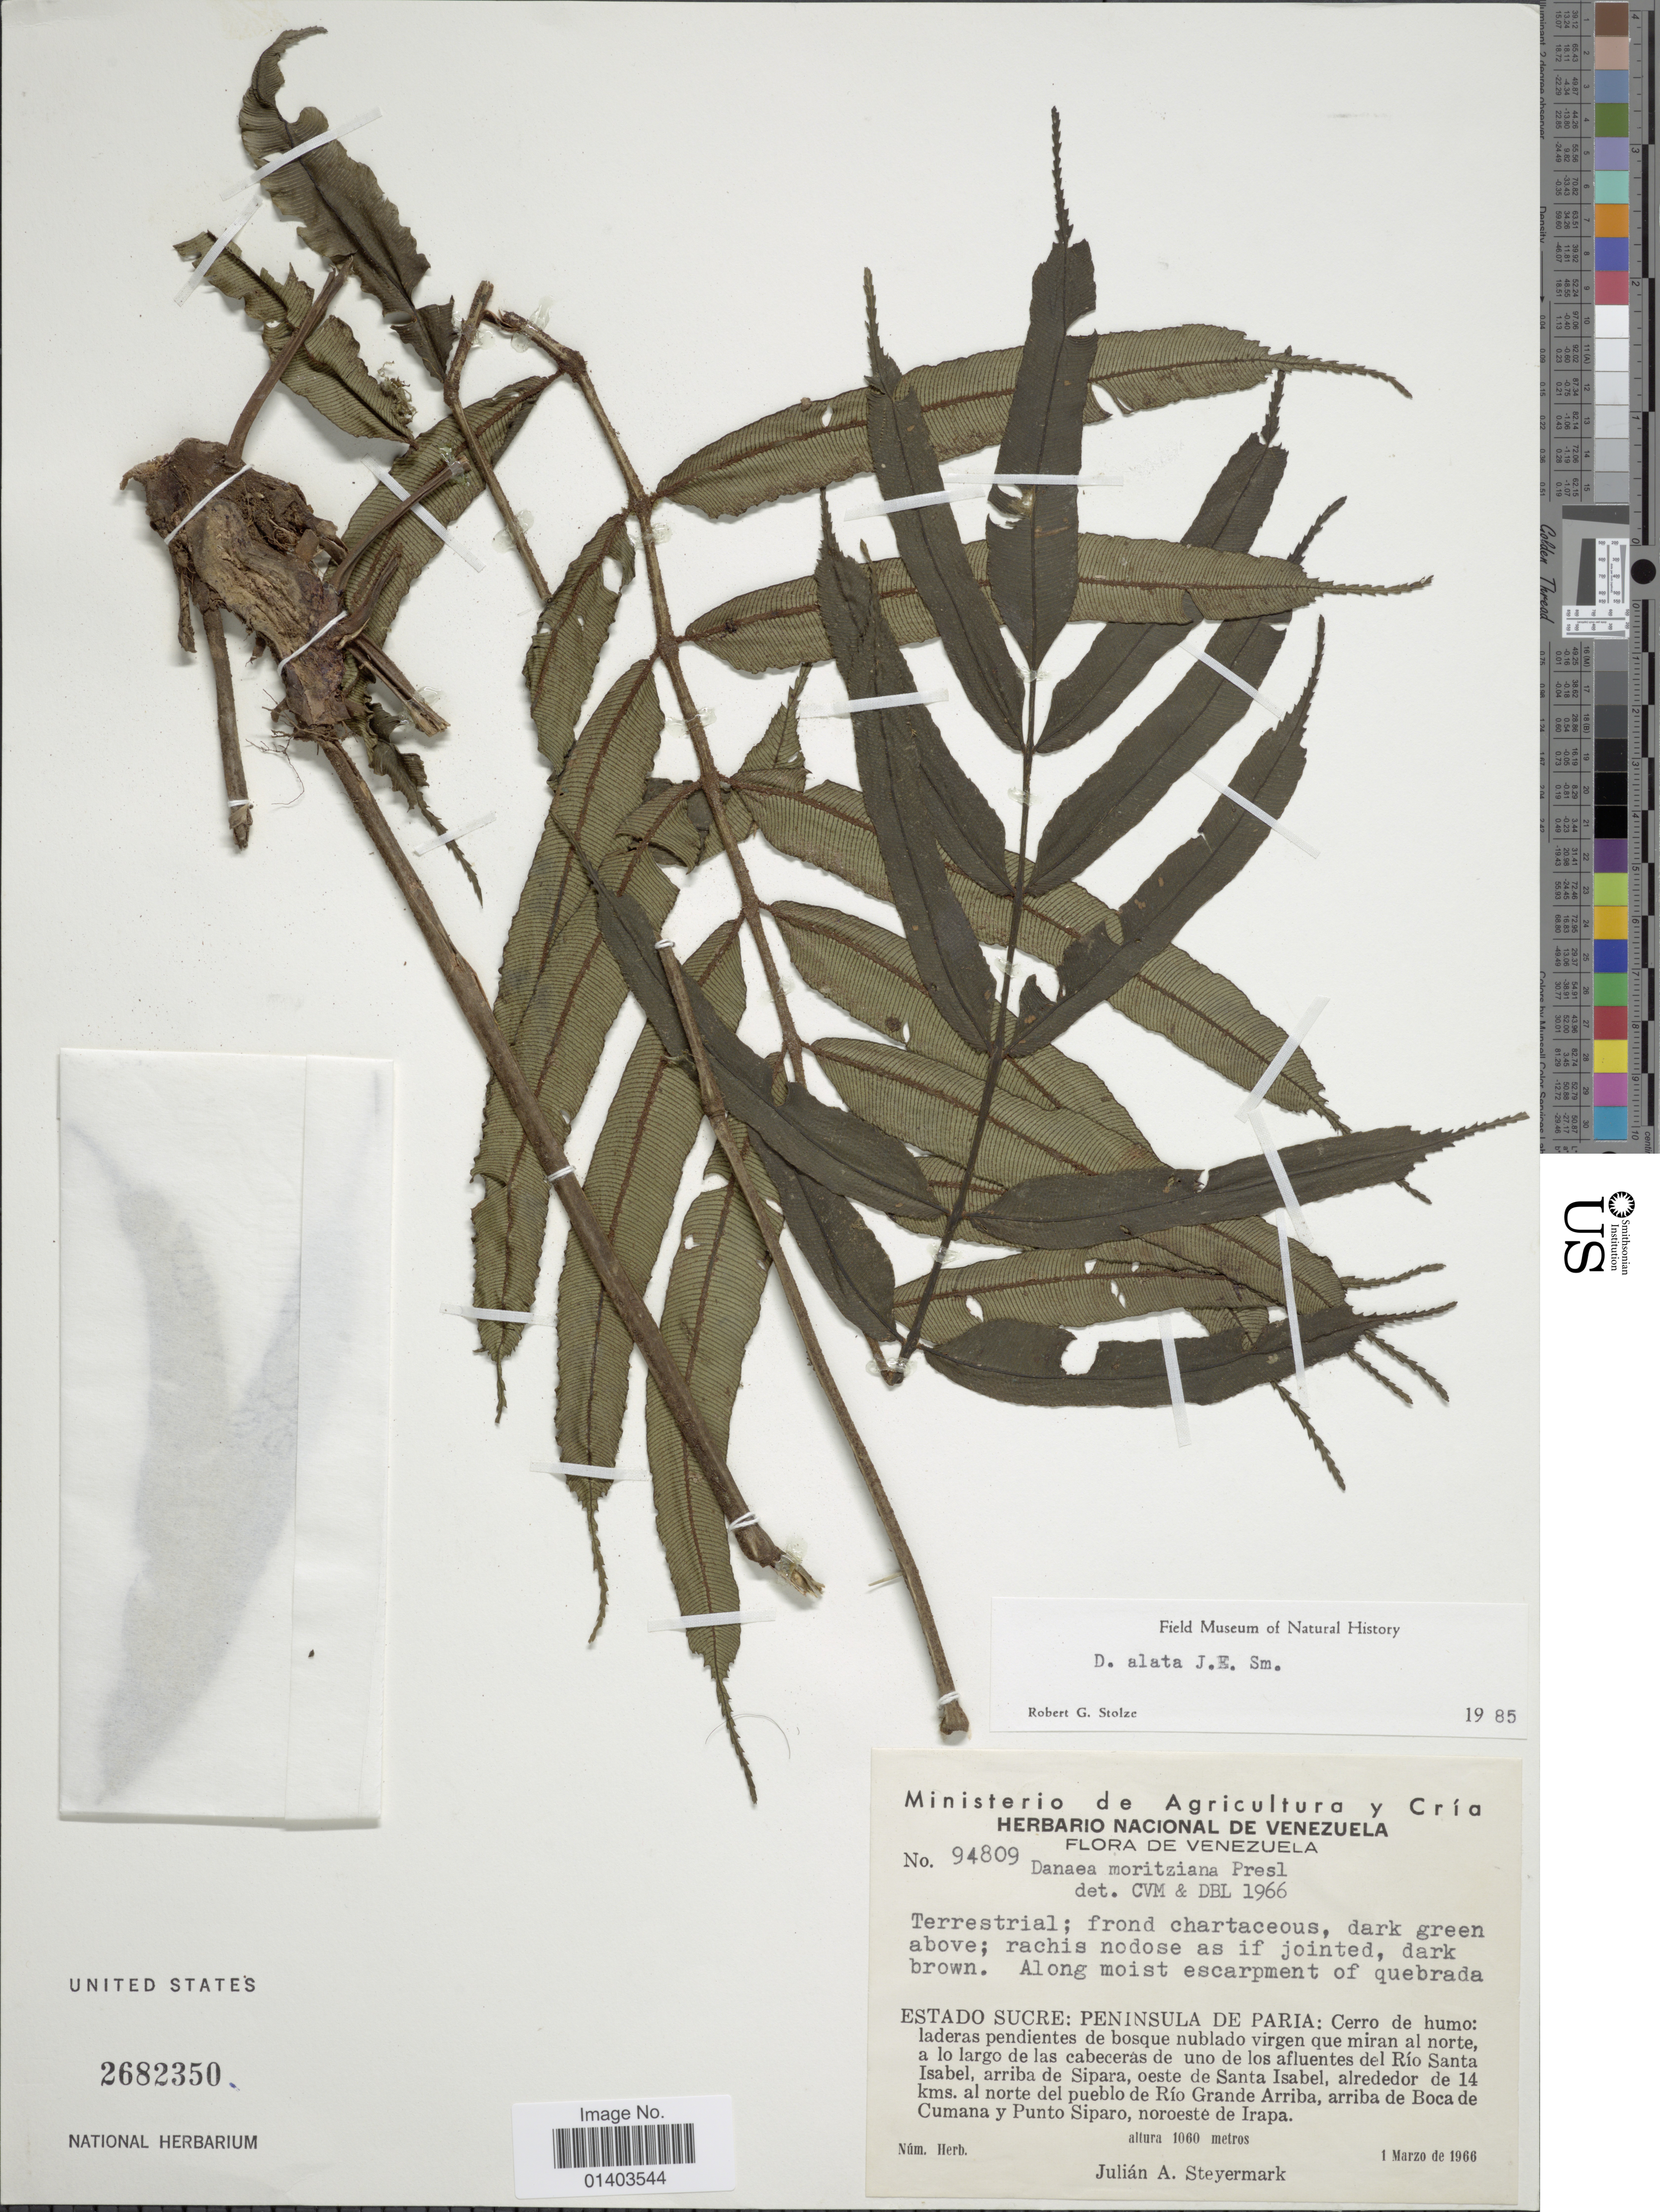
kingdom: Plantae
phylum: Tracheophyta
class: Polypodiopsida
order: Marattiales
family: Marattiaceae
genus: Danaea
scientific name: Danaea alata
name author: Sm.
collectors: J. Steyermark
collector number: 94809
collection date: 1966-03-01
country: Venezuela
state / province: Sucre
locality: Esatdo Sucre: peninsula de paria: Cerro de humo: laderas pendientes de bosque nublado virgen al norte, a lo lago de las cabeceras de uno de los afluentes del río Santa Isabel, arriba de Sipara, oeste de Santa Isabel, alrededor de 14 kms al norte del Pueblo de Río Grande Arriba, arriba de Boca de Cumana y Punto Siparo, noroeste de Irapa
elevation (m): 1060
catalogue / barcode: US 2682350